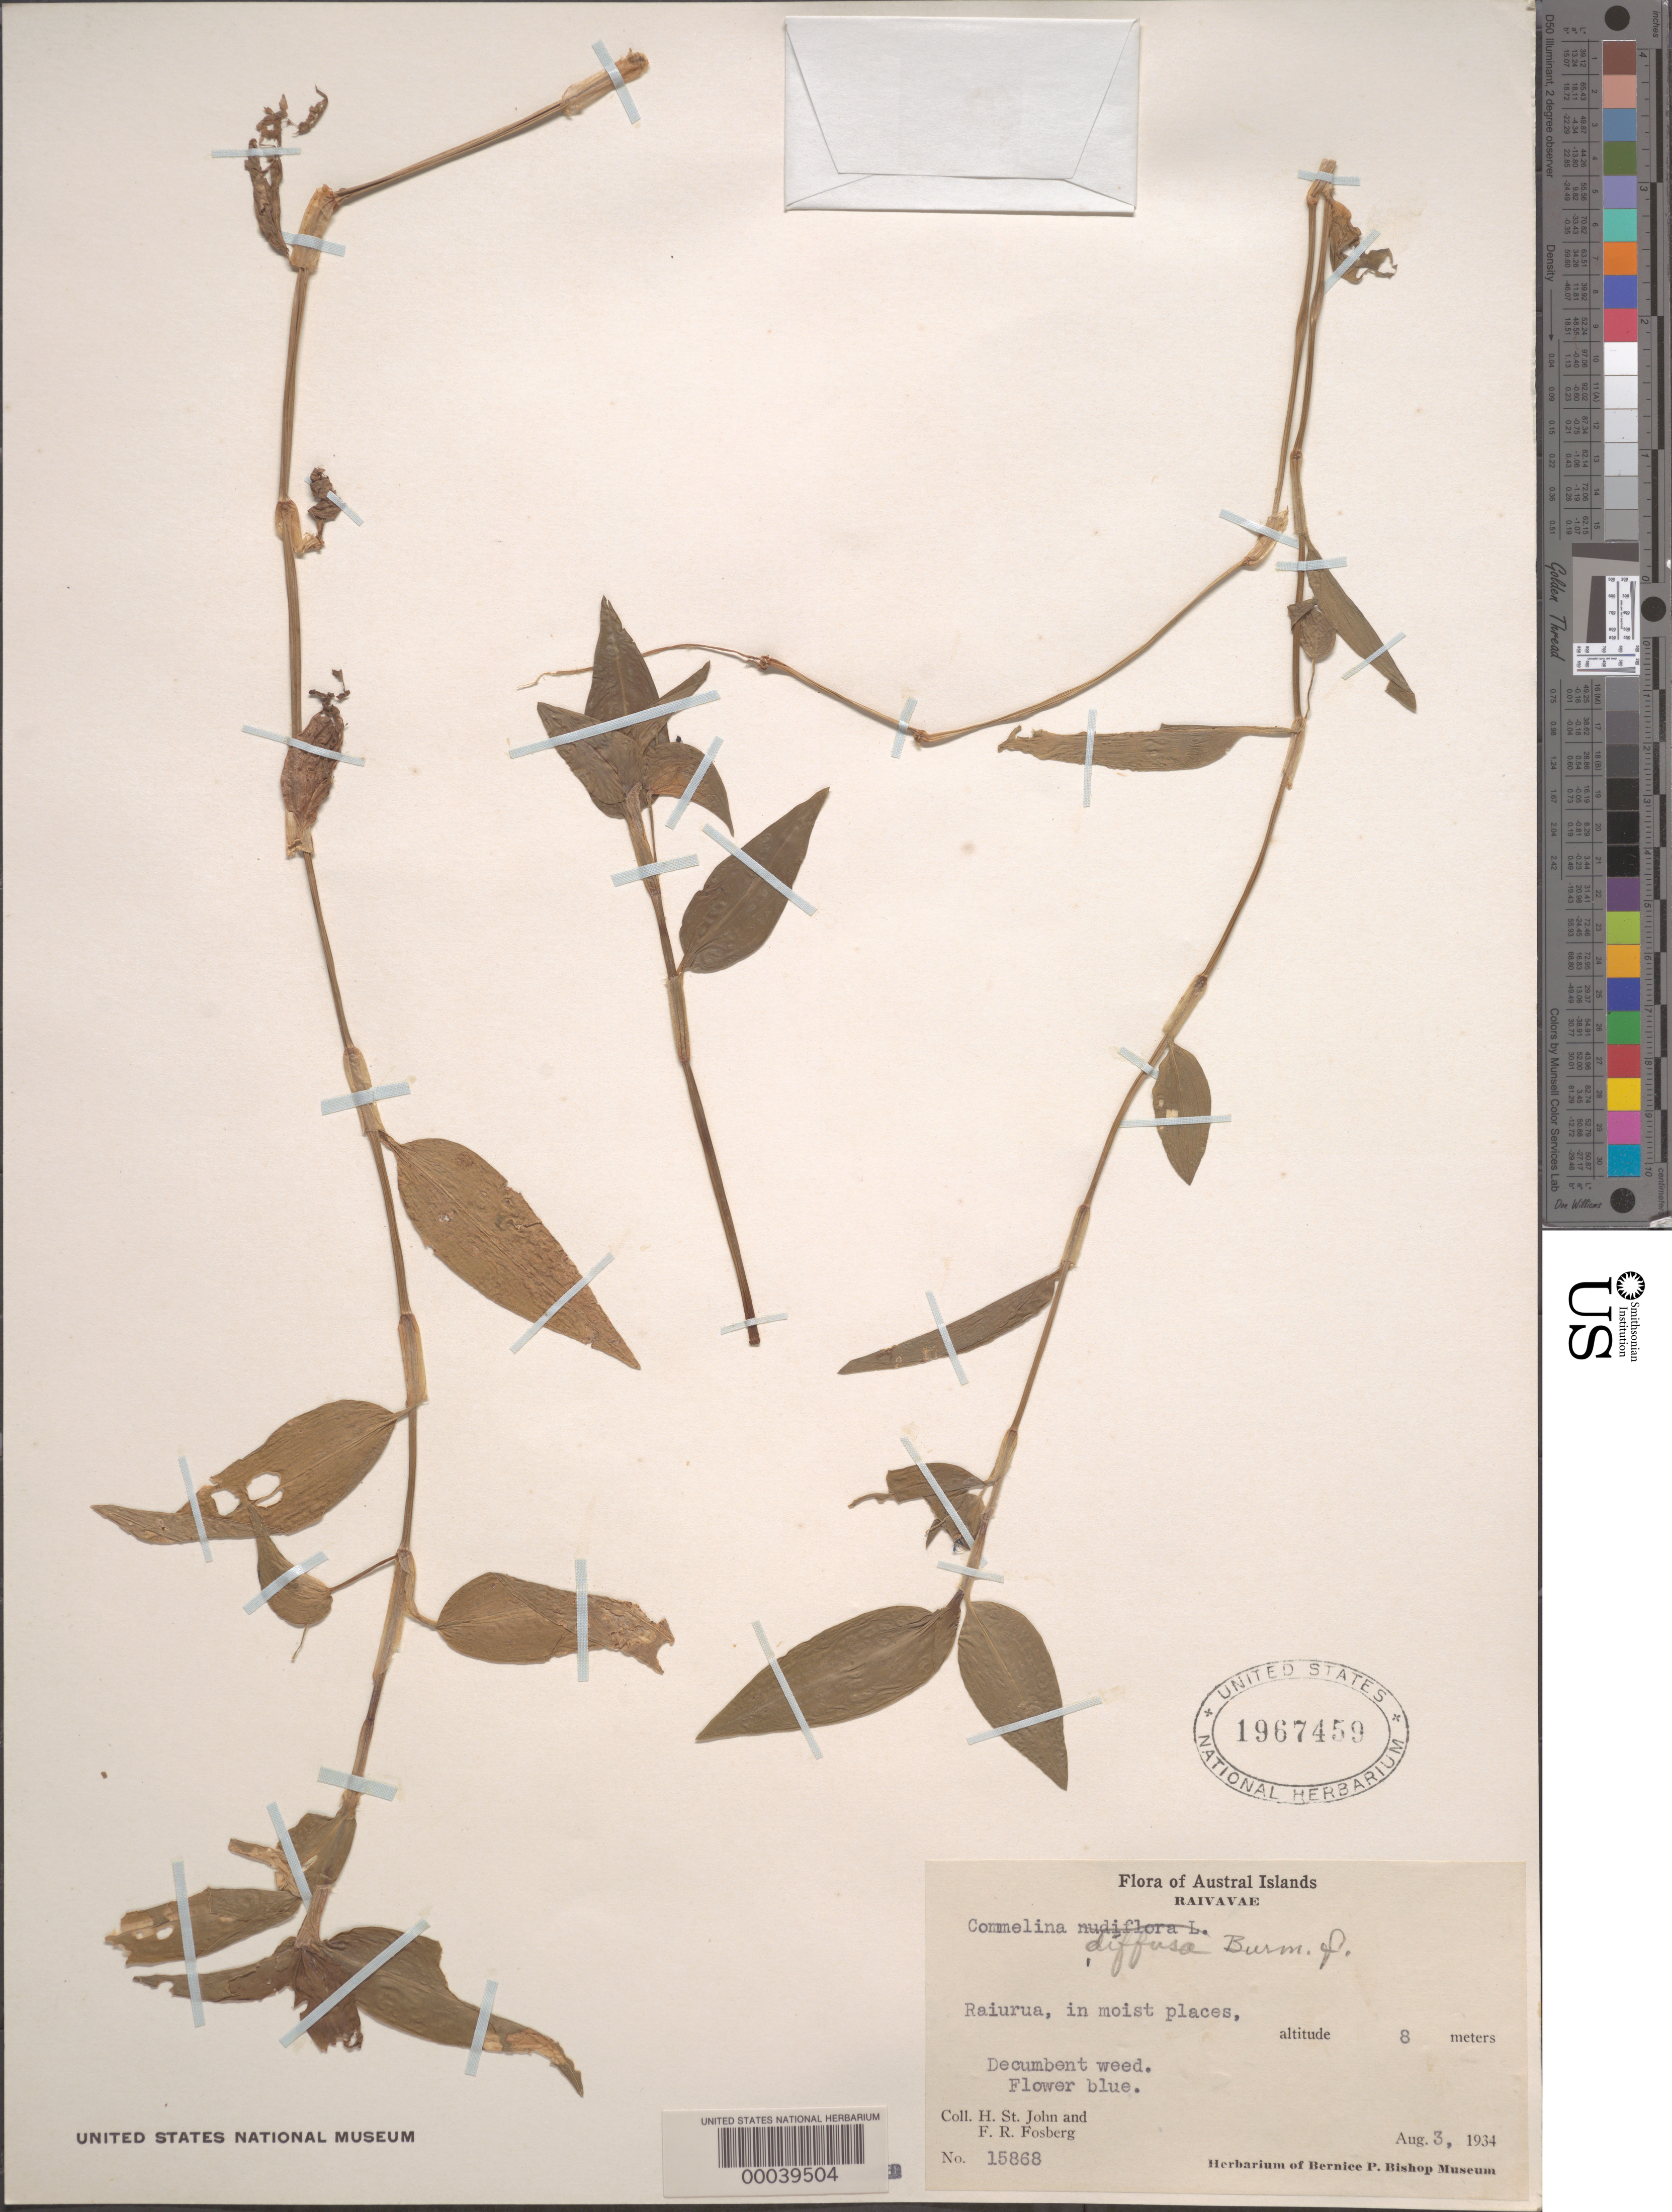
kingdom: Plantae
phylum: Tracheophyta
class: Liliopsida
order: Commelinales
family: Commelinaceae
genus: Commelina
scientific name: Commelina diffusa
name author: Burm. f.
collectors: H. St. John & F. R. Fosberg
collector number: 15868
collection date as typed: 03 Aug 1934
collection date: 1934-08-03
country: French Polynesia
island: Raivavae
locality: Raivavae; raiurua [Tubuai Is.]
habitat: Moist soil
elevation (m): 8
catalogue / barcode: US 1967459